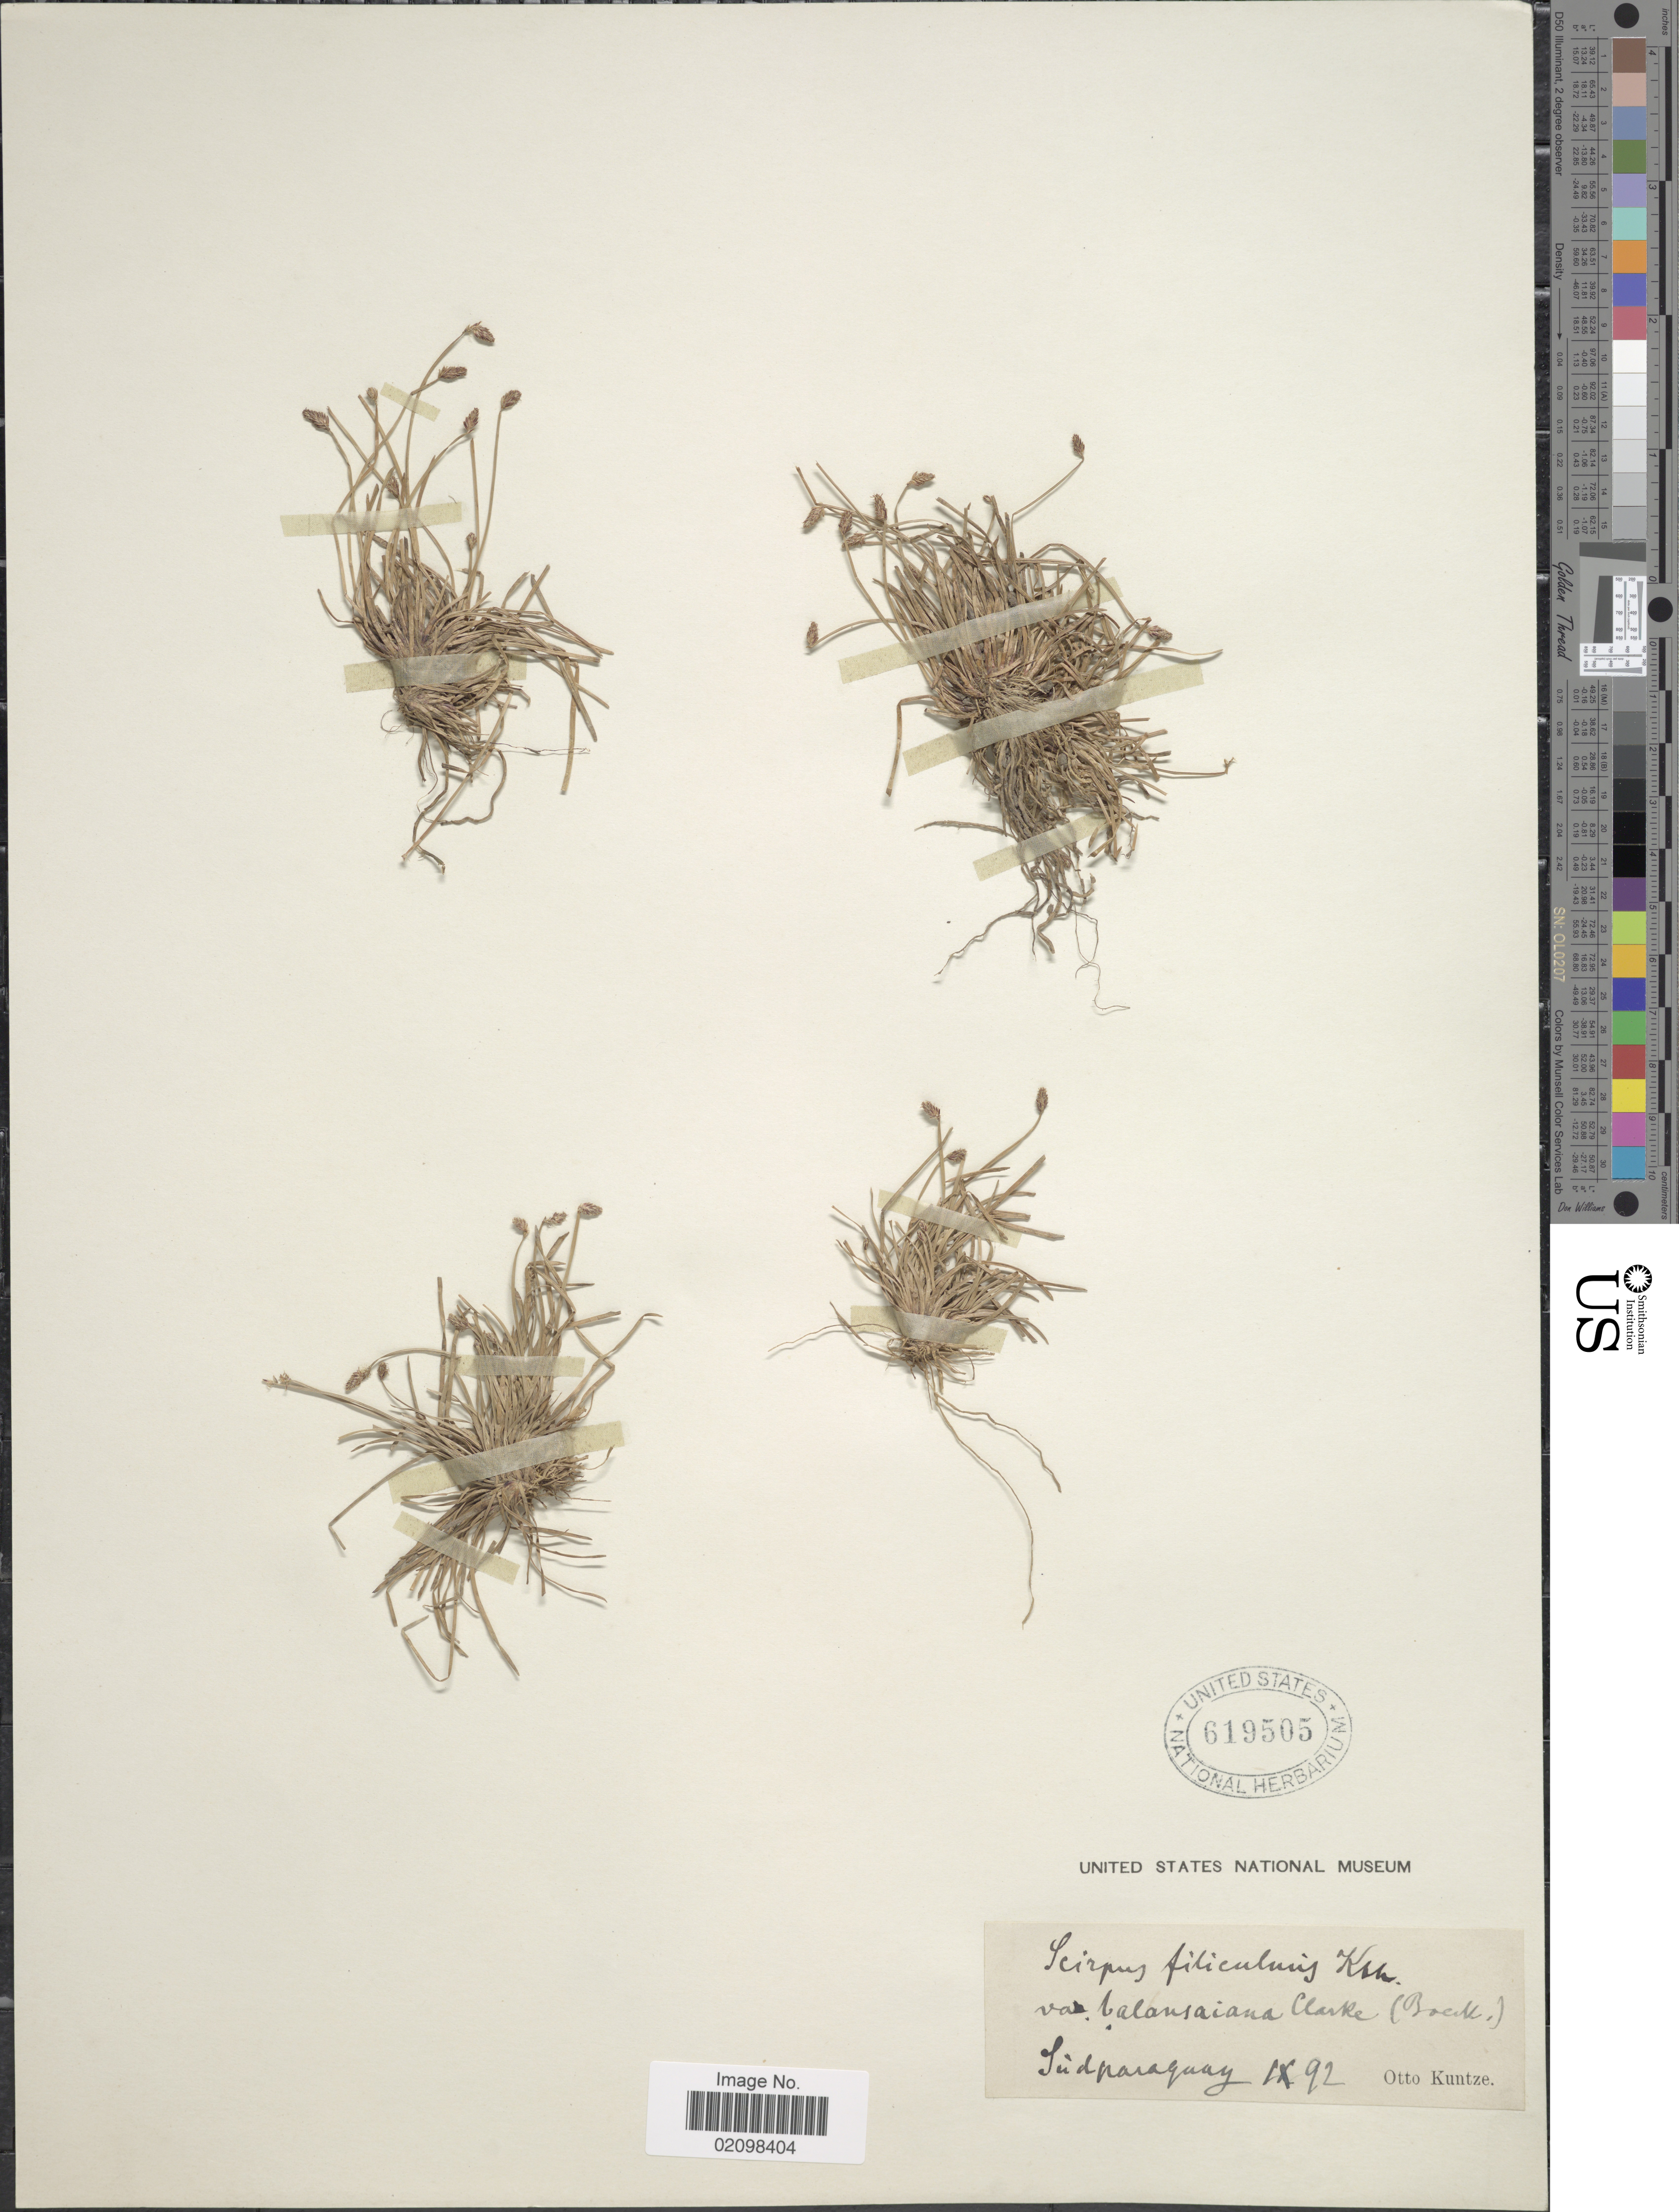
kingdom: Plantae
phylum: Tracheophyta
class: Liliopsida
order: Poales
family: Cyperaceae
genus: Eleocharis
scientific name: Eleocharis filiculmis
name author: Kunth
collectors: C.E.O. Kuntze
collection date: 1892-09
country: Paraguay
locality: Sudparaguay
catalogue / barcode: US 619505